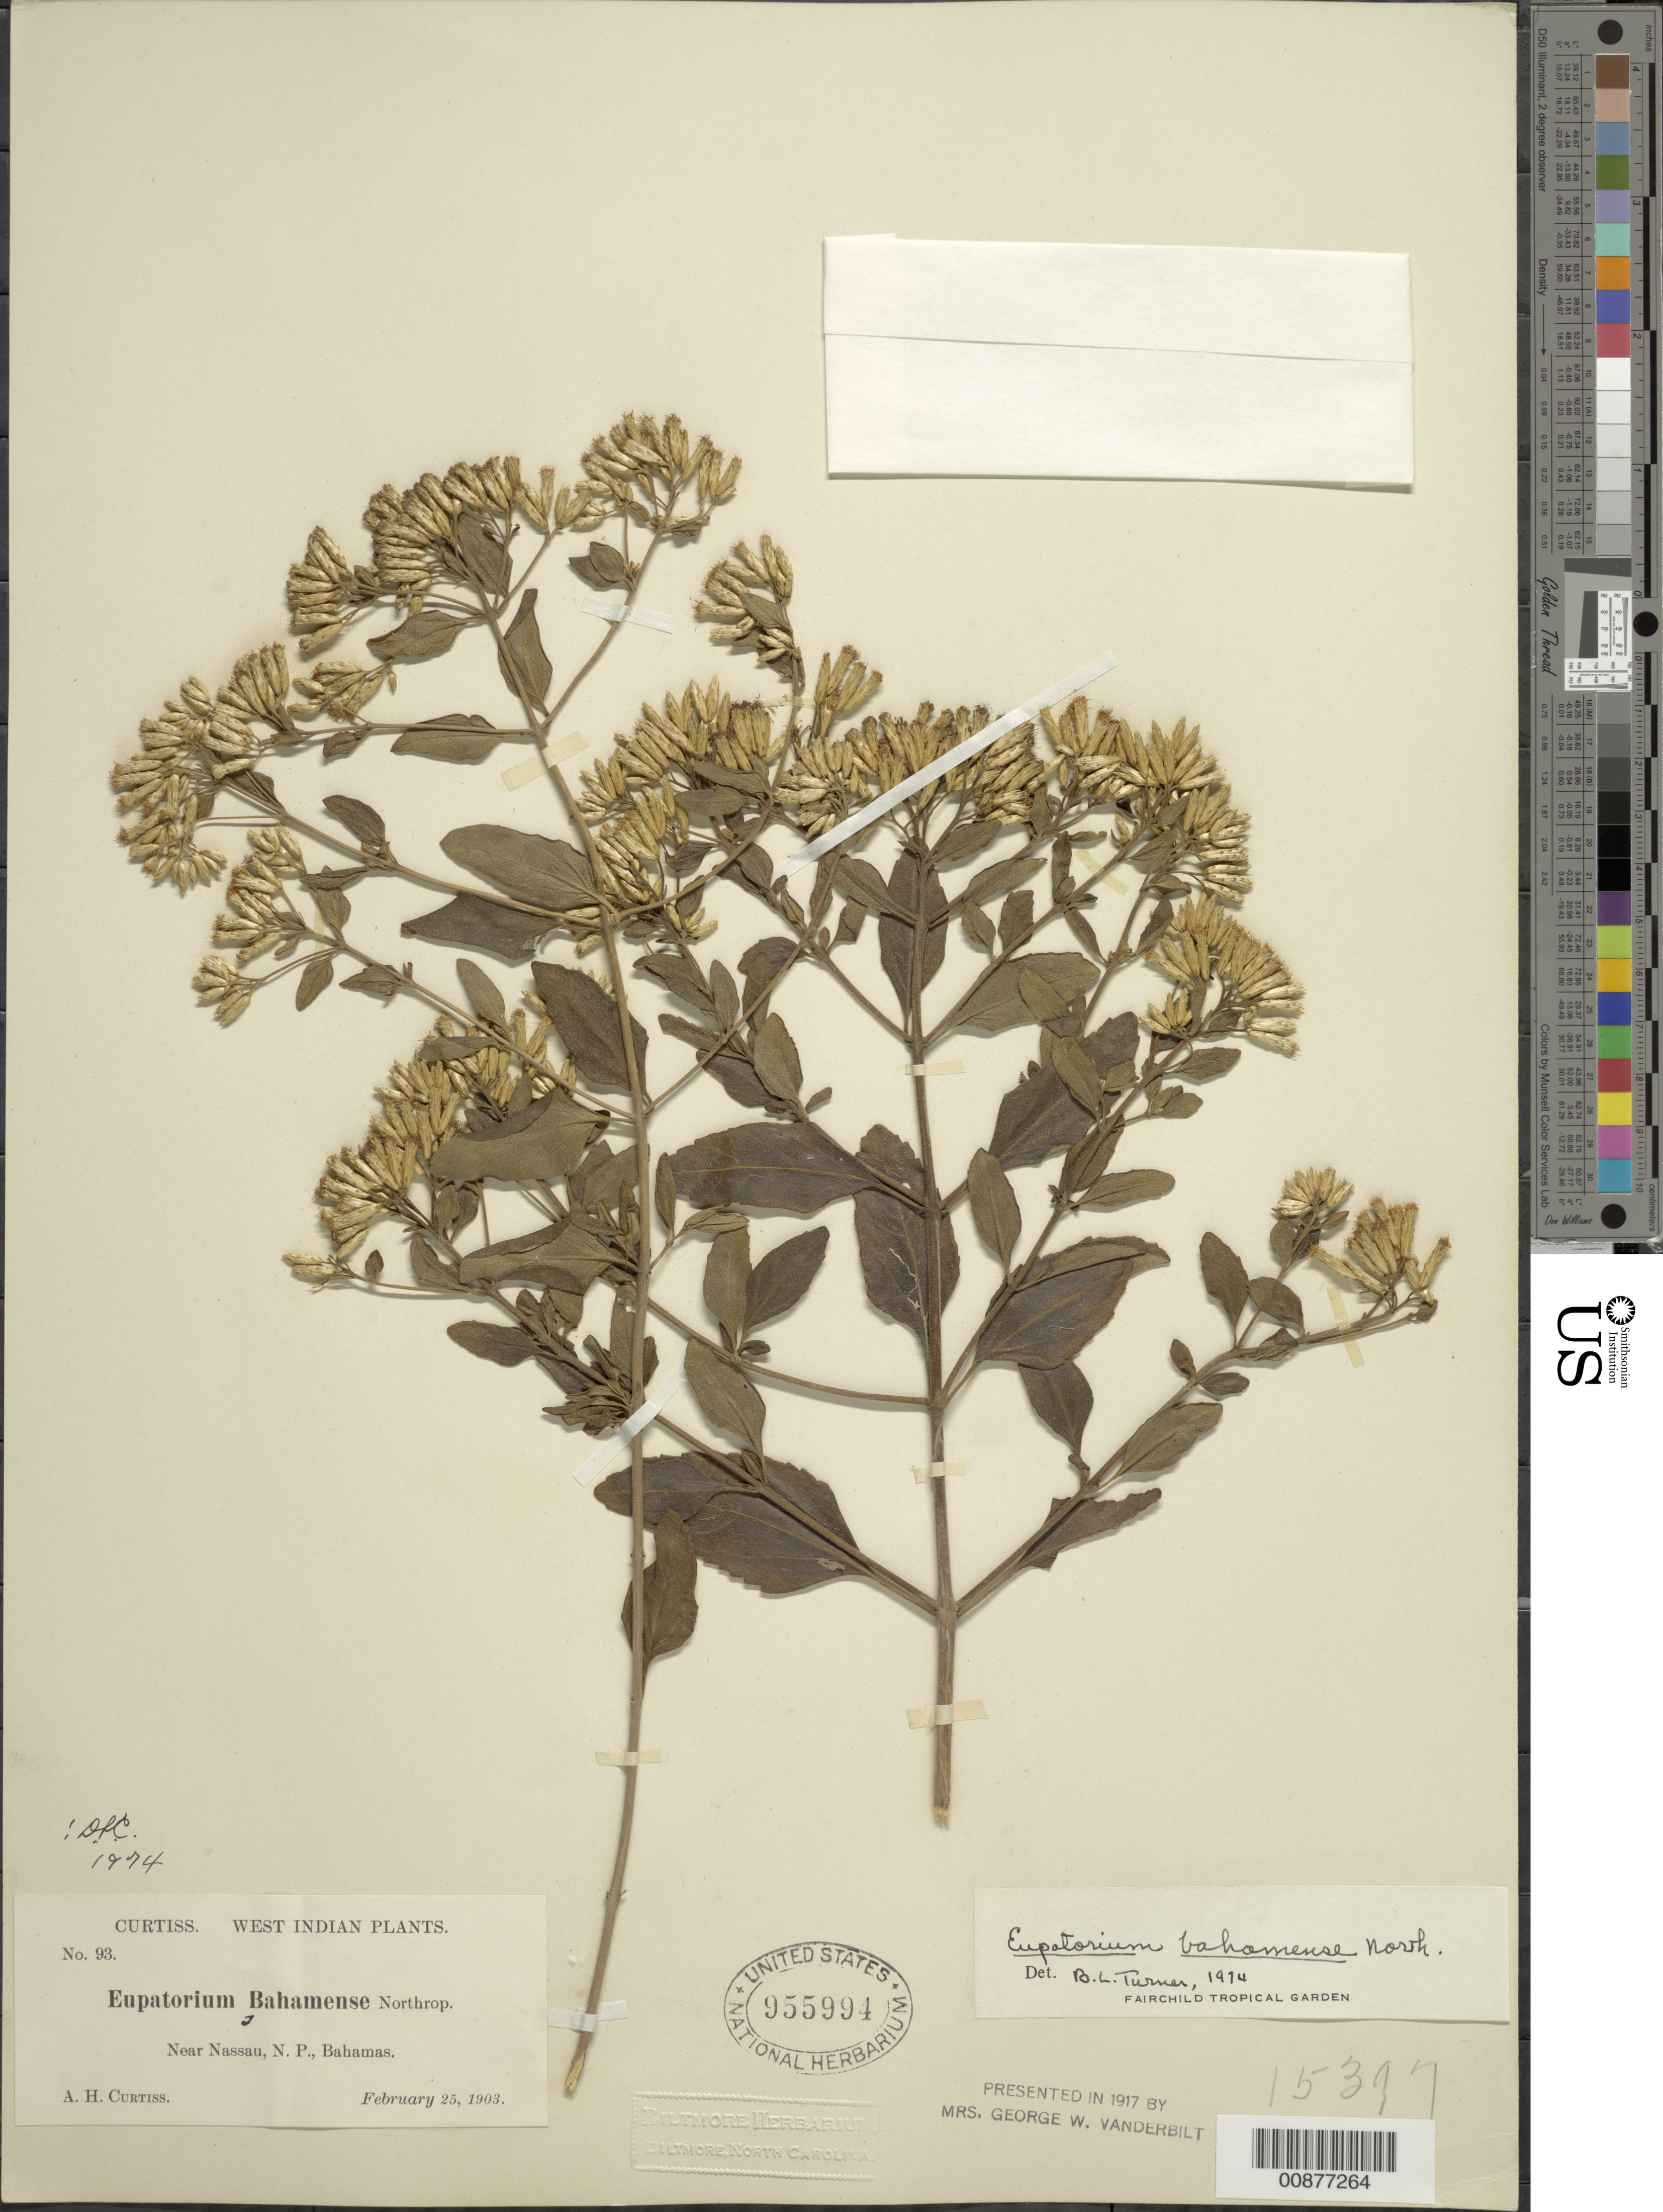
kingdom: Plantae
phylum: Tracheophyta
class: Magnoliopsida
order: Asterales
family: Asteraceae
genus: Chromolaena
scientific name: Chromolaena bahamensis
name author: (Northr.) R.M. King & H. Rob.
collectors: A. H. Curtiss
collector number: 93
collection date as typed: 25 Feb 1903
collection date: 1903-02-25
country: Bahamas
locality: Near Nassau, N. P.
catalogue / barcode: US 955994